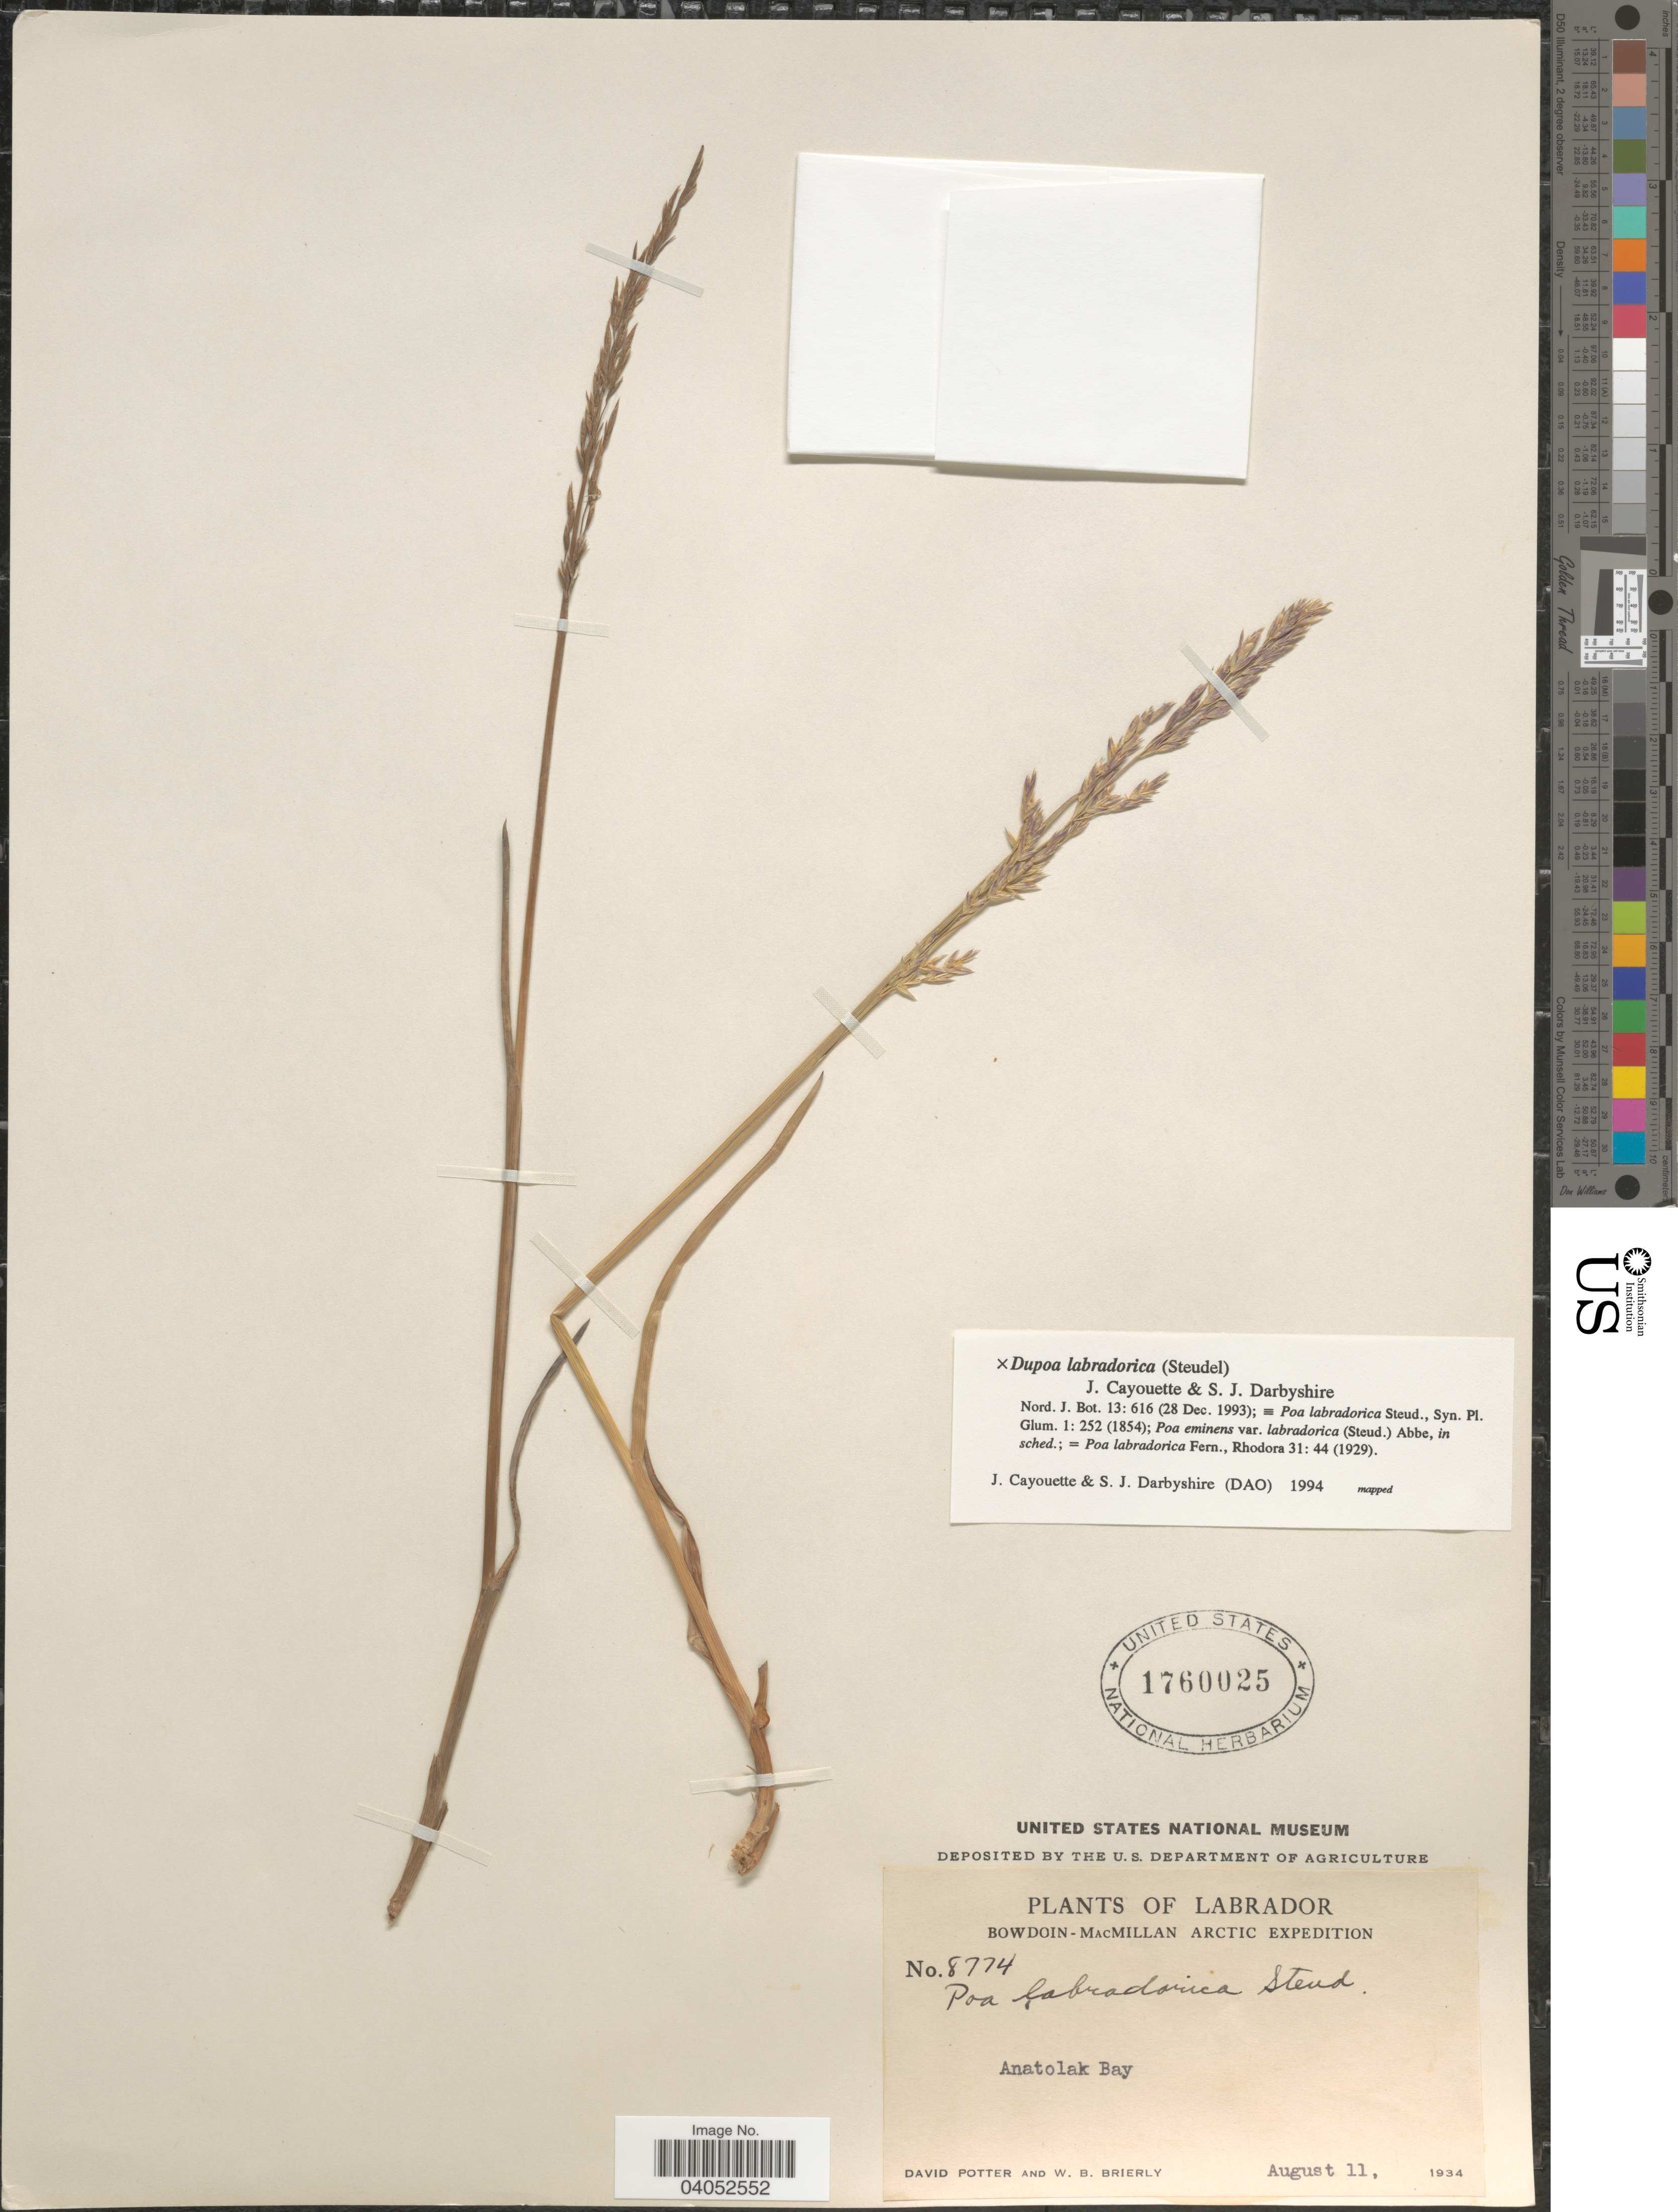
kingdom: Plantae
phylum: Tracheophyta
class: Liliopsida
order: Poales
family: Poaceae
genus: Dupontopoa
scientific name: Dupontopoa labradorica ined.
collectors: D. Potter & W. Brierly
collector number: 8774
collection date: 1934-08-11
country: Canada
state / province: Newfoundland and Labrador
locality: Labrador. Anatolak Bay.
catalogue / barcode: US 1760025